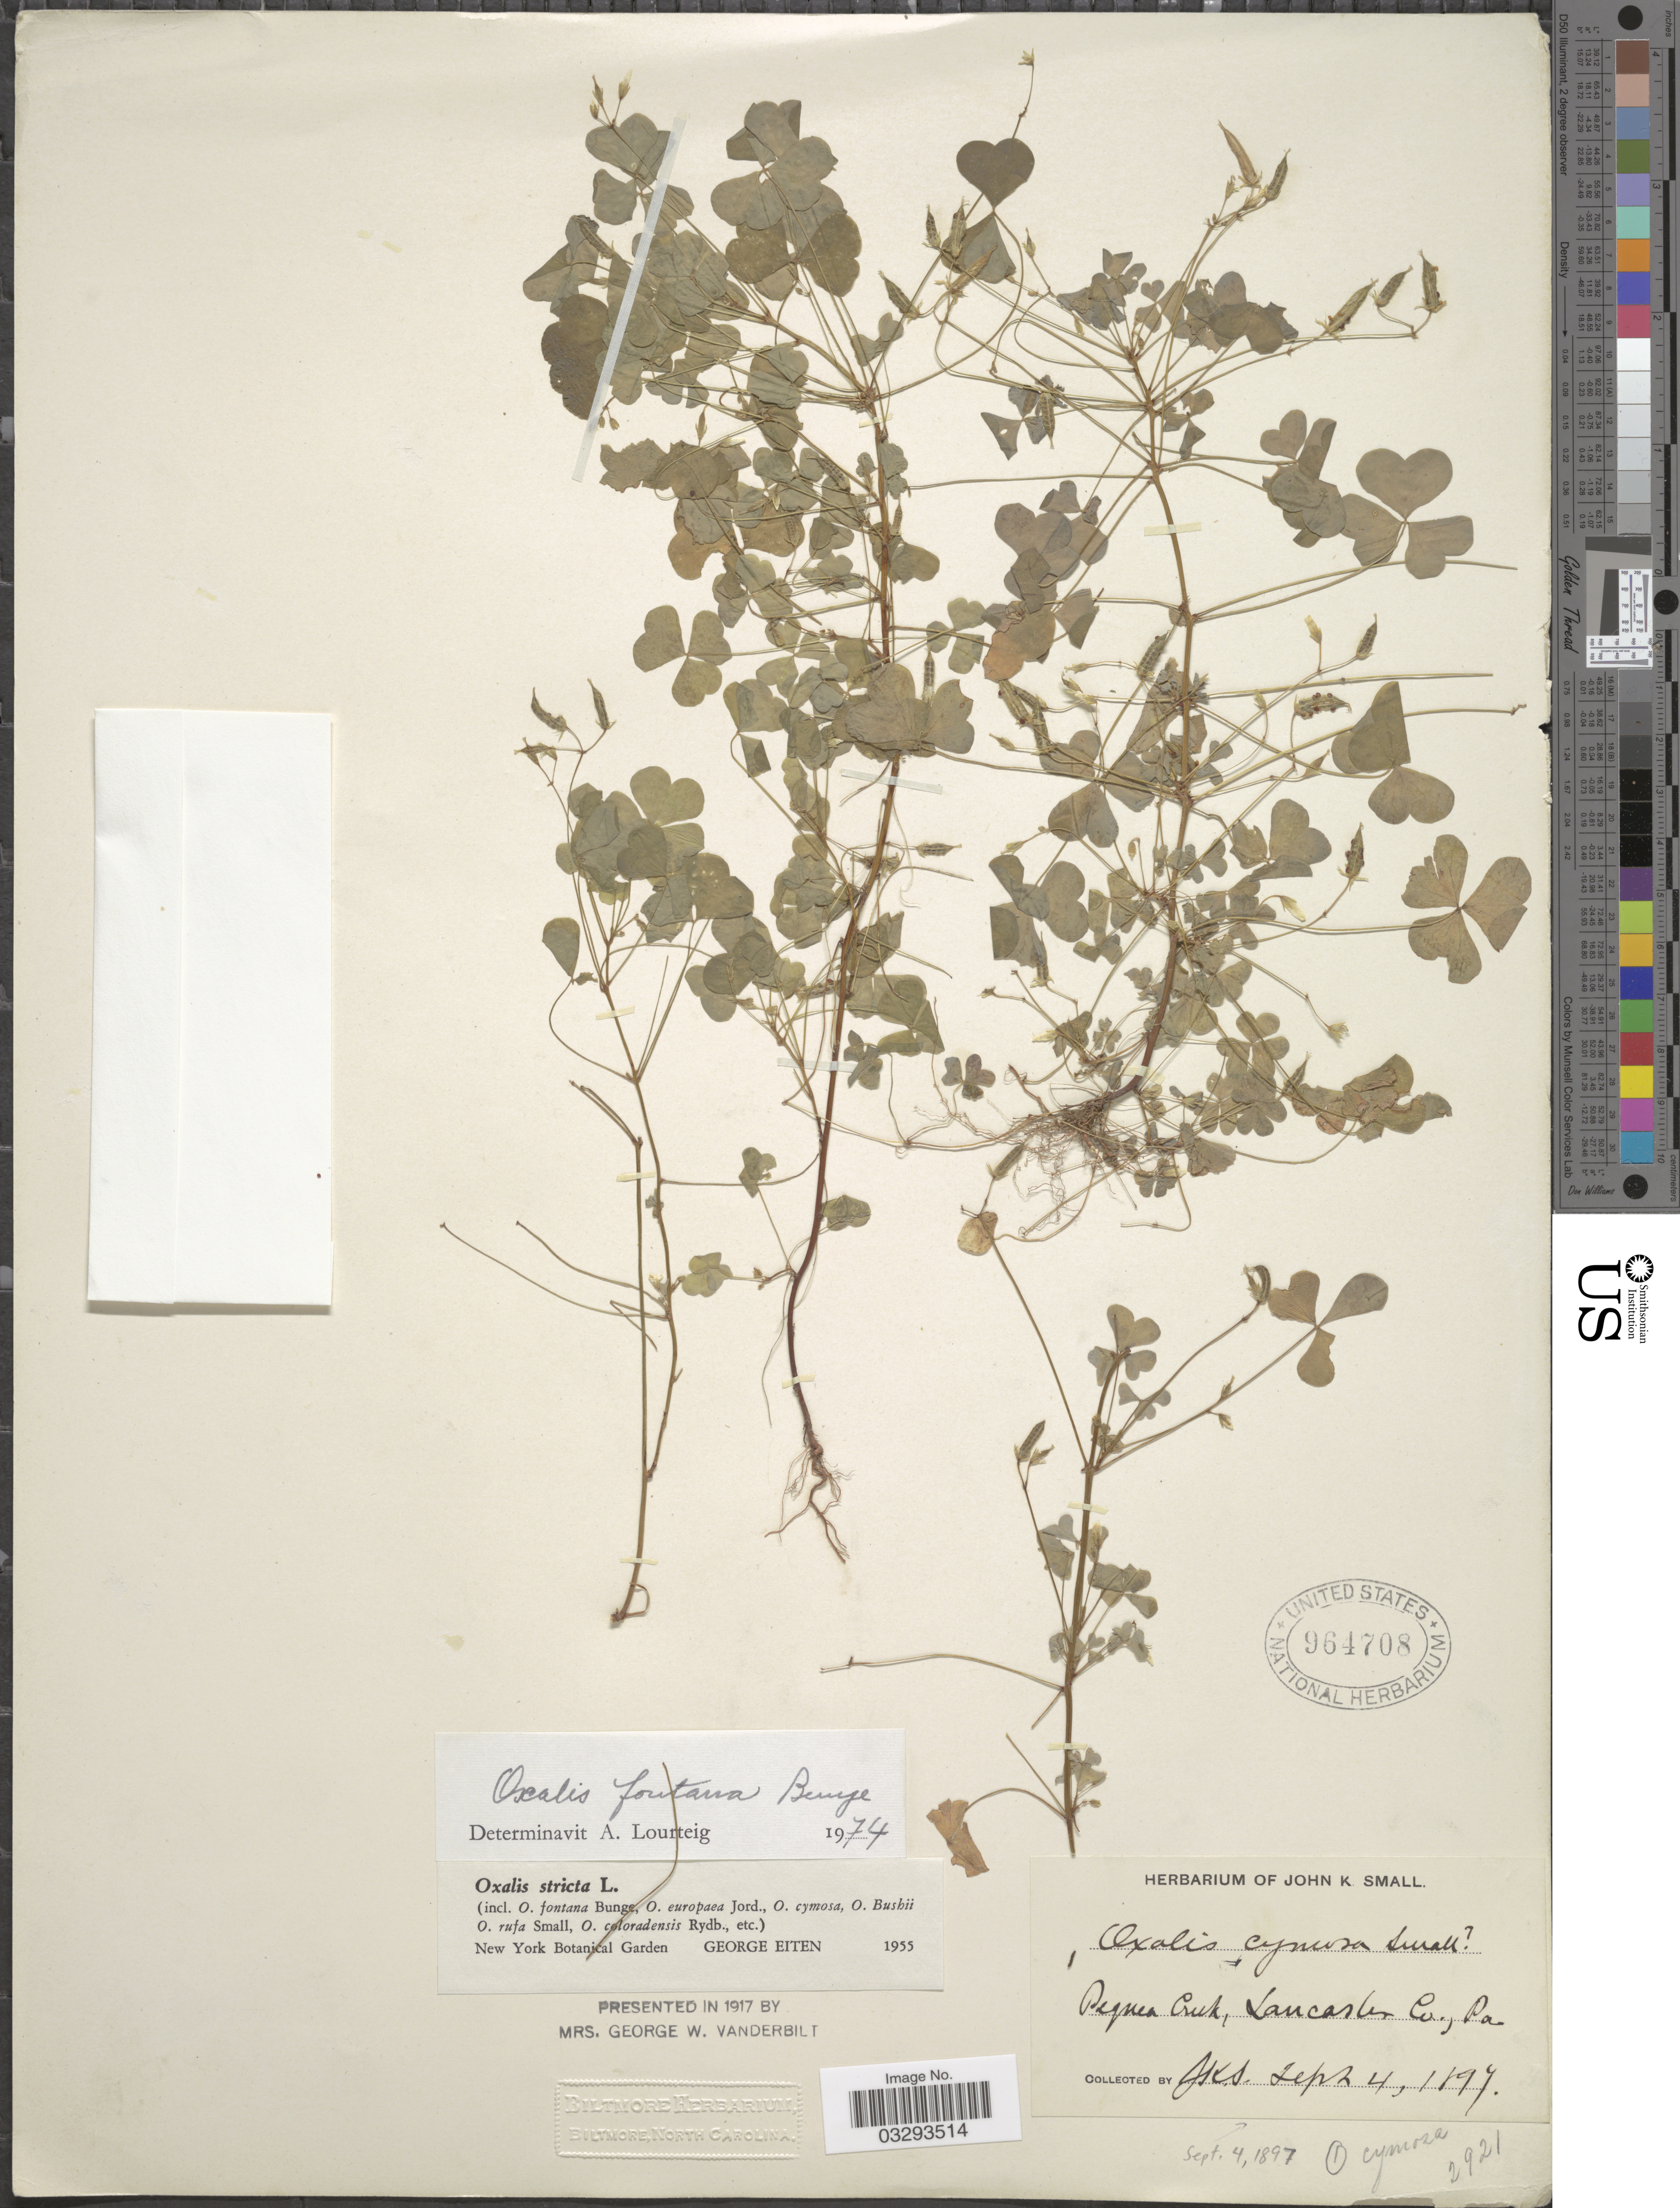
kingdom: Plantae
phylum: Tracheophyta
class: Magnoliopsida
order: Oxalidales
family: Oxalidaceae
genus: Oxalis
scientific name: Oxalis fontana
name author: Bunge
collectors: J. K. Small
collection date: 1897-09-04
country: United States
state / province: Pennsylvania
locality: Pequea Creek, Lancaster Co.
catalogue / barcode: US 964708